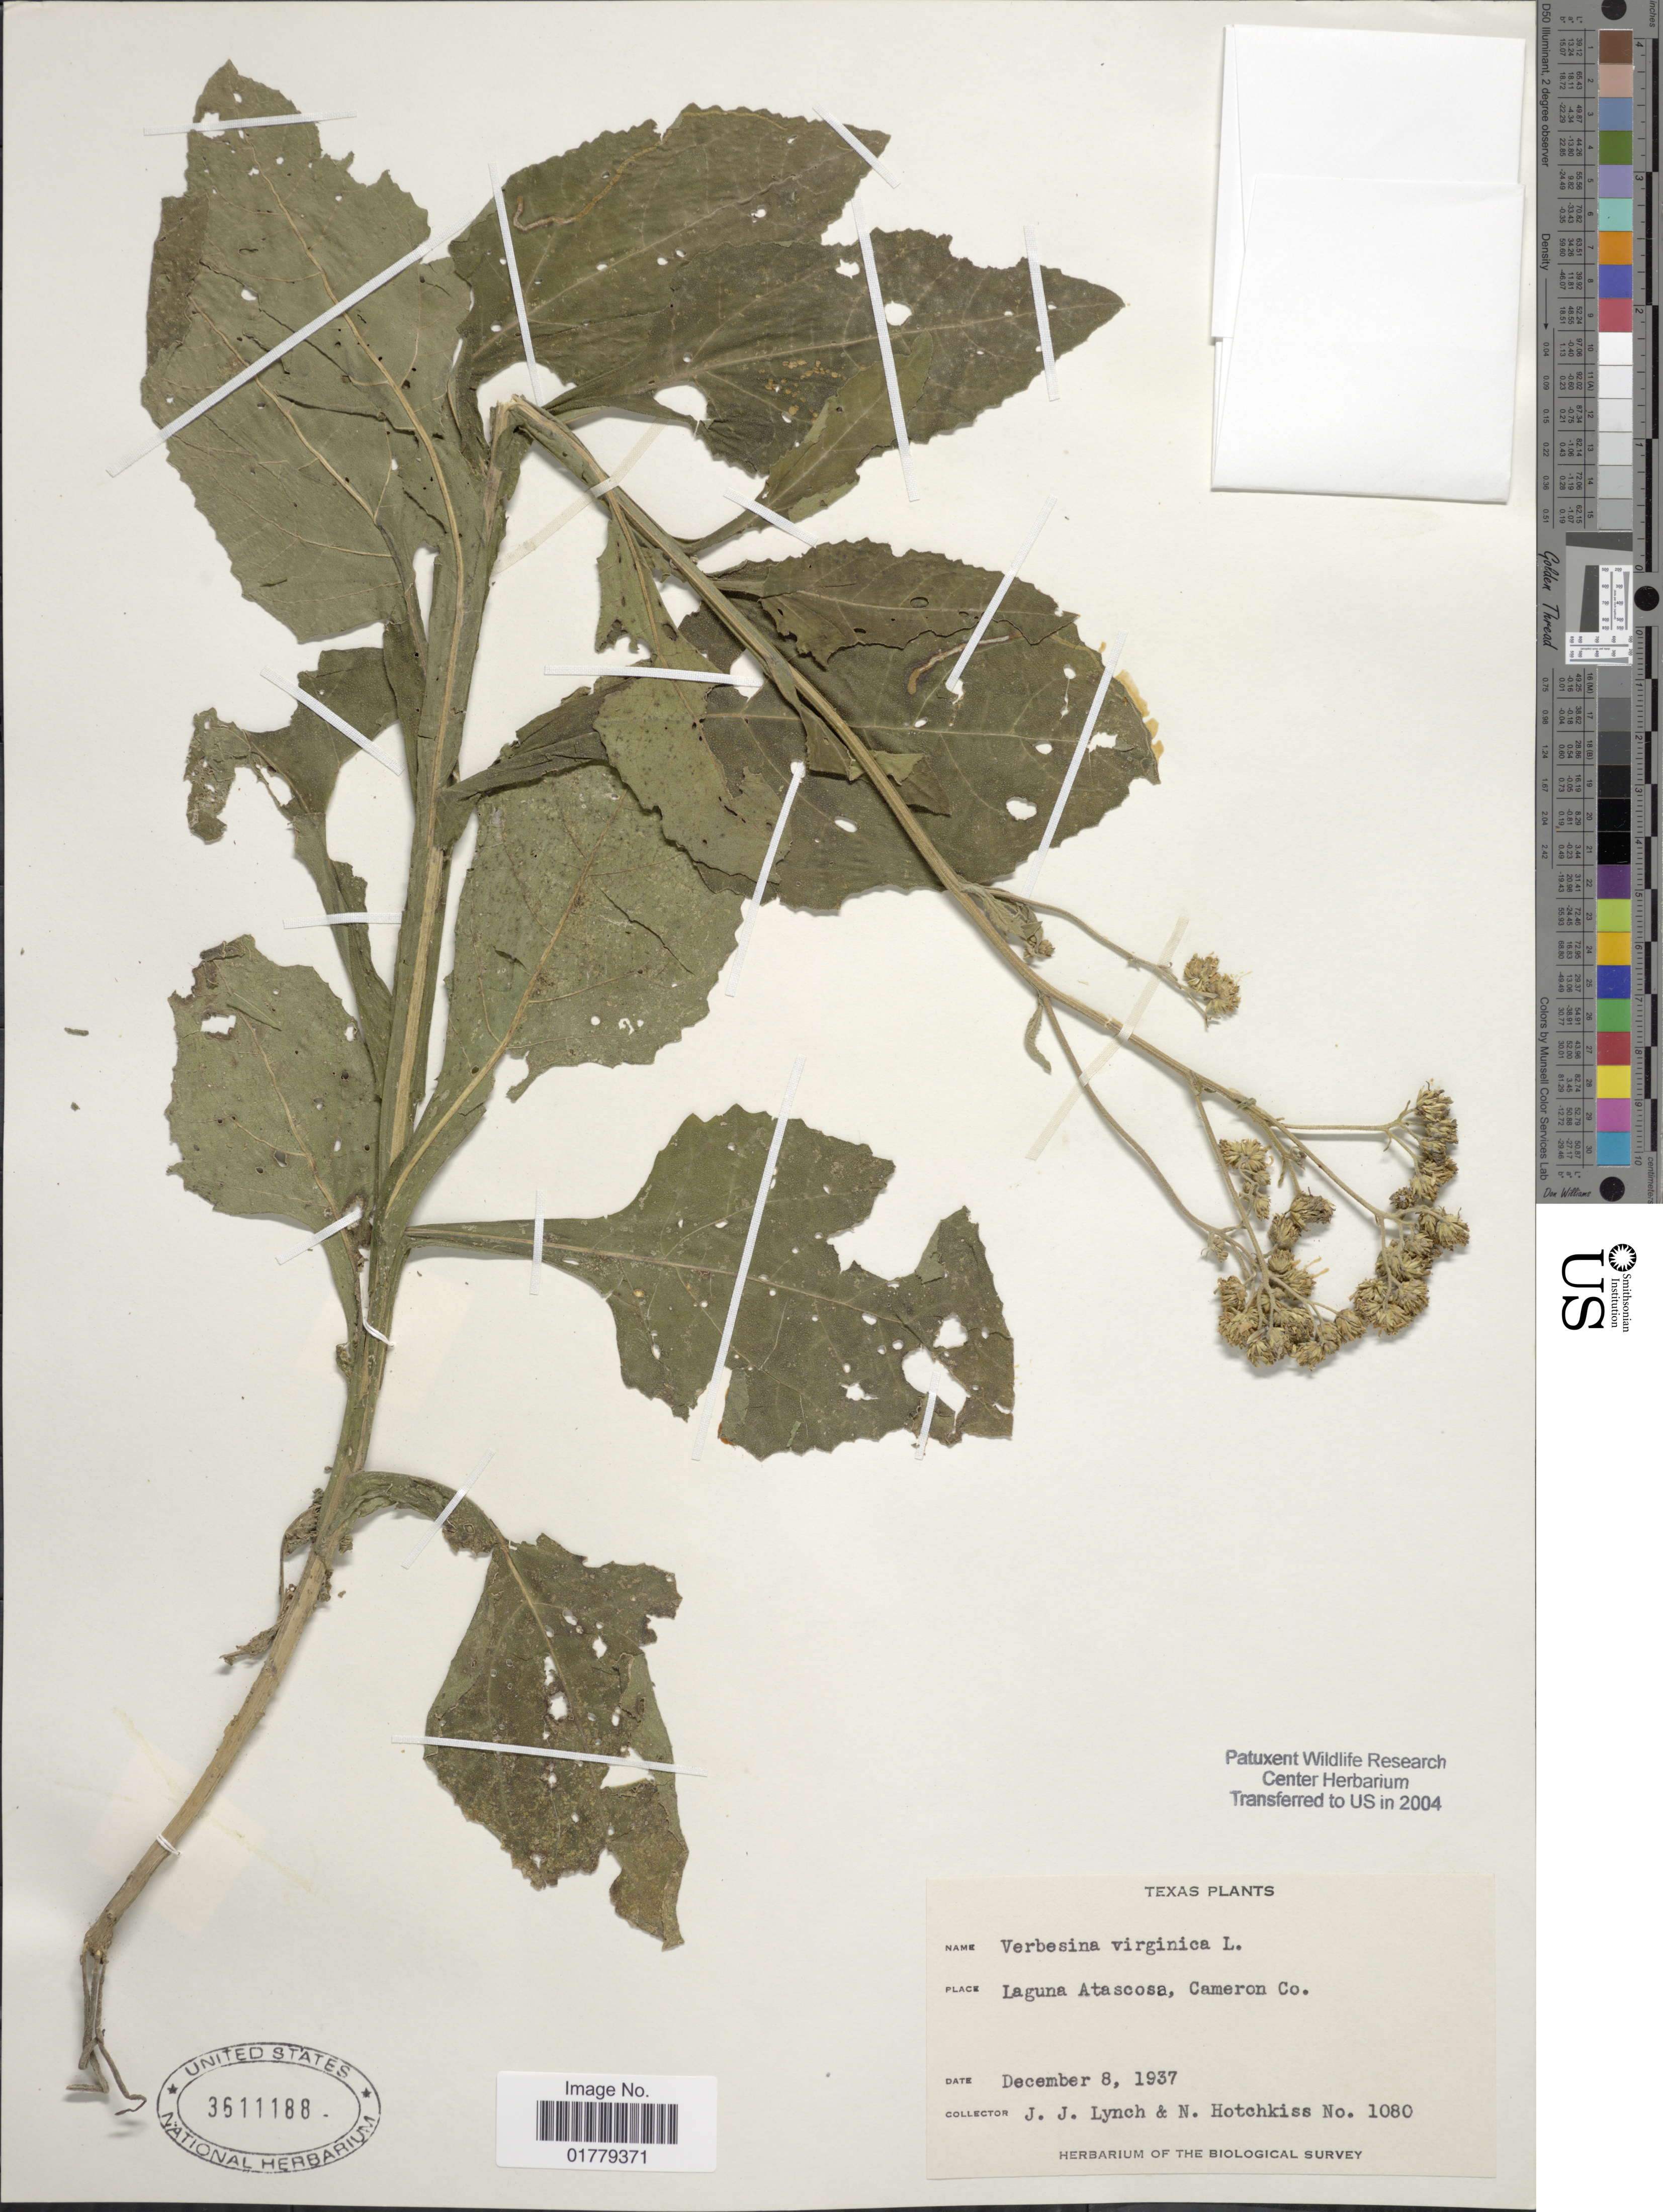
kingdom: Plantae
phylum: Tracheophyta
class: Magnoliopsida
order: Asterales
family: Asteraceae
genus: Verbesina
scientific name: Verbesina virginica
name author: L.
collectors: J. Lynch & N. Hotchkiss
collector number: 1080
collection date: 1937-12-08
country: United States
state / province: Texas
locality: Laguna Atascosa, Cameron Co.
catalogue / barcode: US 3611188